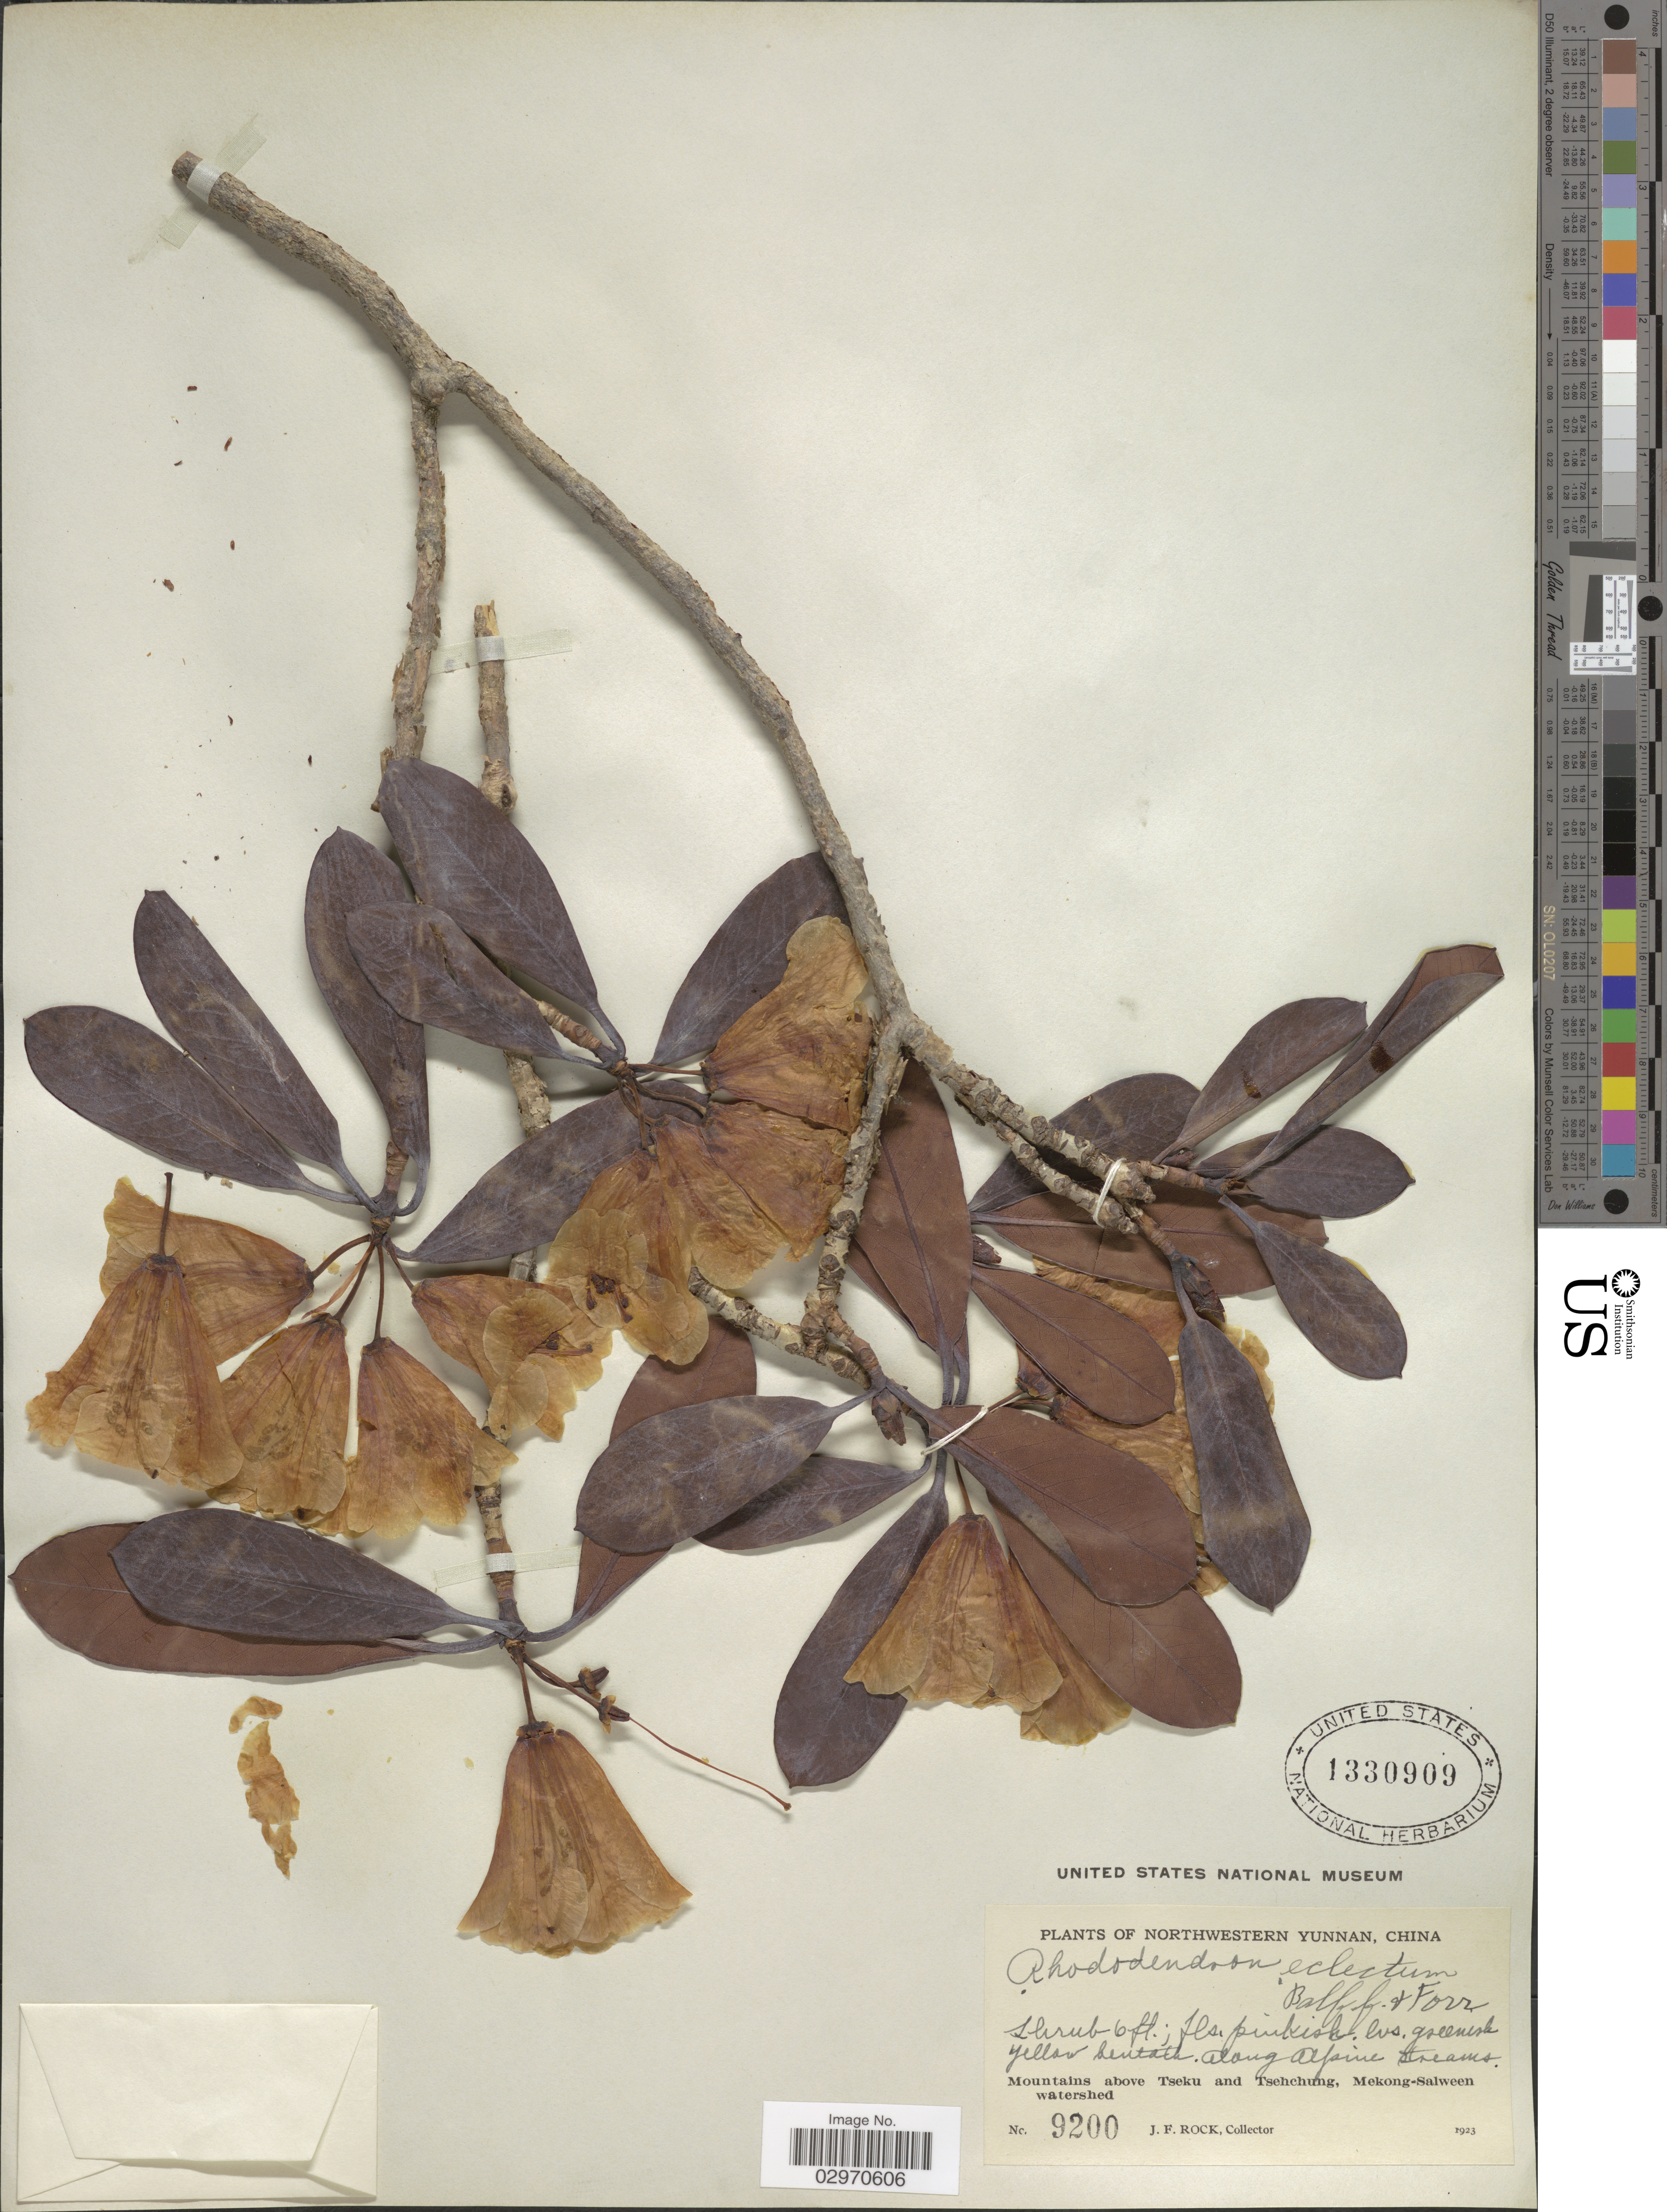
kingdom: Plantae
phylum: Tracheophyta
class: Magnoliopsida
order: Ericales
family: Ericaceae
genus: Rhododendron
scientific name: Rhododendron eclecteum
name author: Balf. f. & Forrest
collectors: J. Rock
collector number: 9200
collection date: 1923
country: China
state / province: Yunnan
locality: Northwestern Yunnan. Along Alpine streams. Mountains above Tseku and Tsehchung, Mekong-Salween watershed.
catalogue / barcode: US 1330909